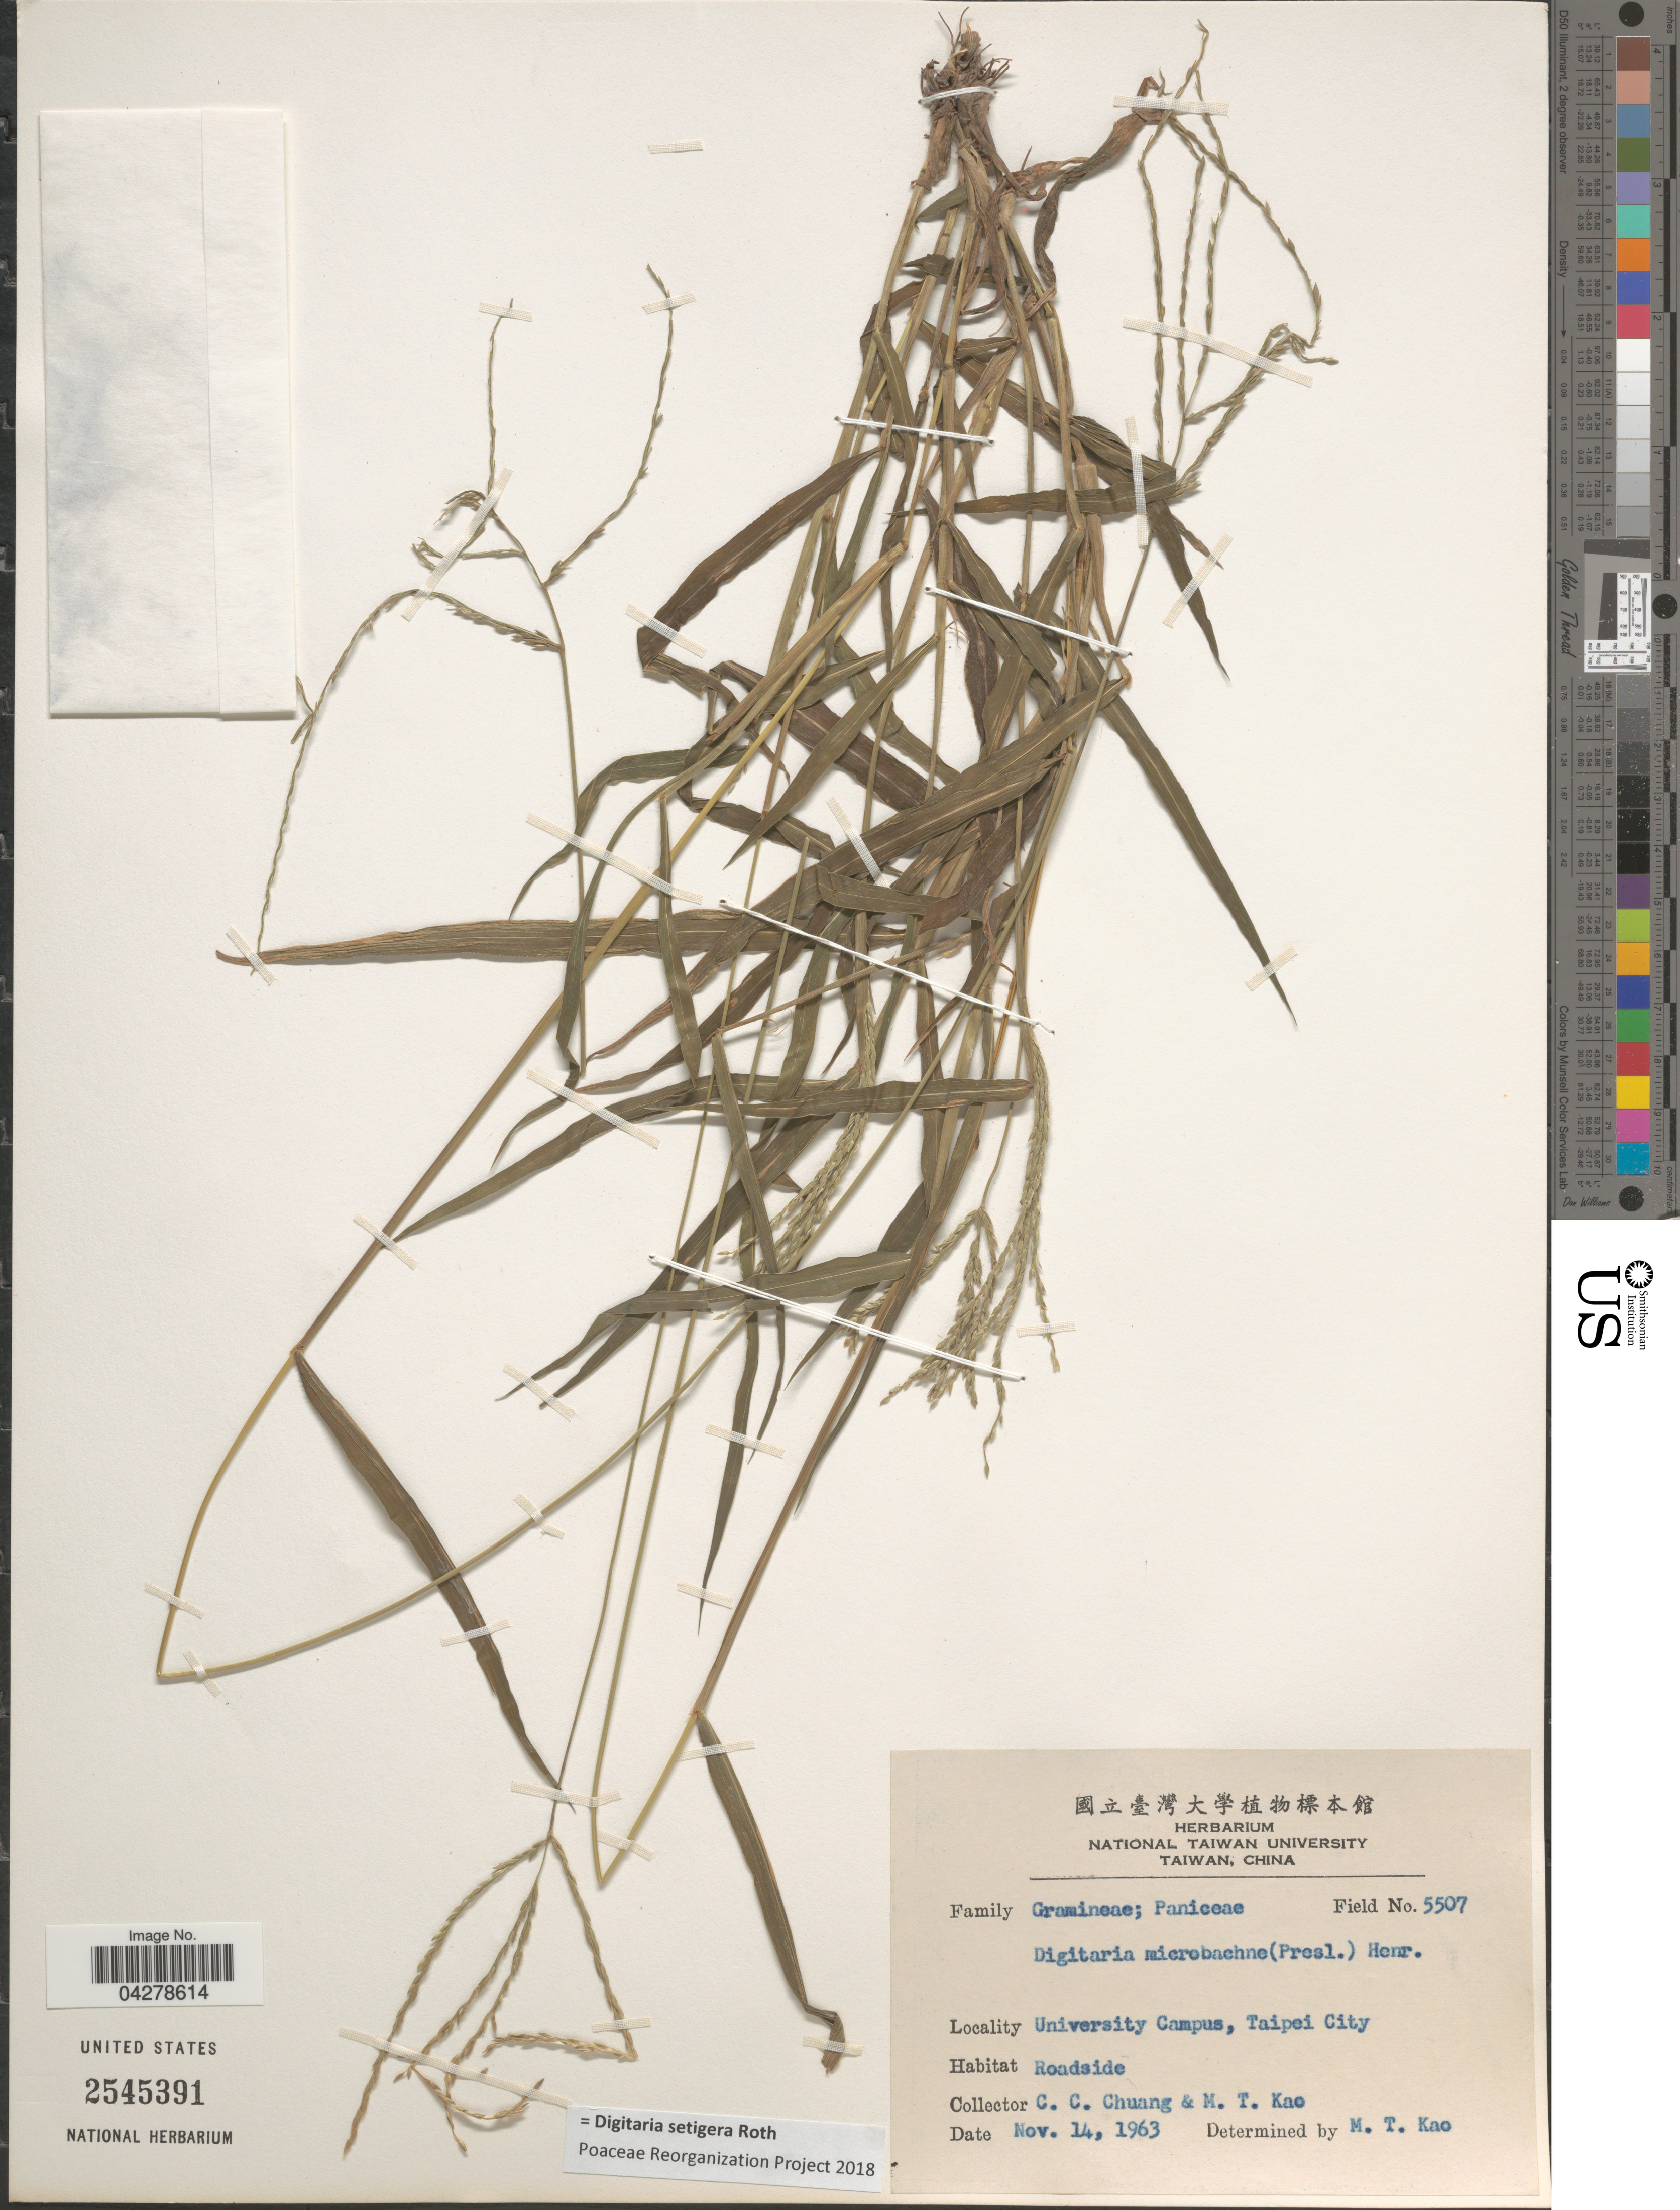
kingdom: Plantae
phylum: Tracheophyta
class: Liliopsida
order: Poales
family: Poaceae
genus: Digitaria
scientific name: Digitaria setigera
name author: Roth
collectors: C. C. Chuang & M. T. Kao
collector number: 5507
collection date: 1963-11-14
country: Taiwan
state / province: Taipei City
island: Taiwan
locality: University Campus, Taipei City. Roadside.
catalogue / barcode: US 2545391